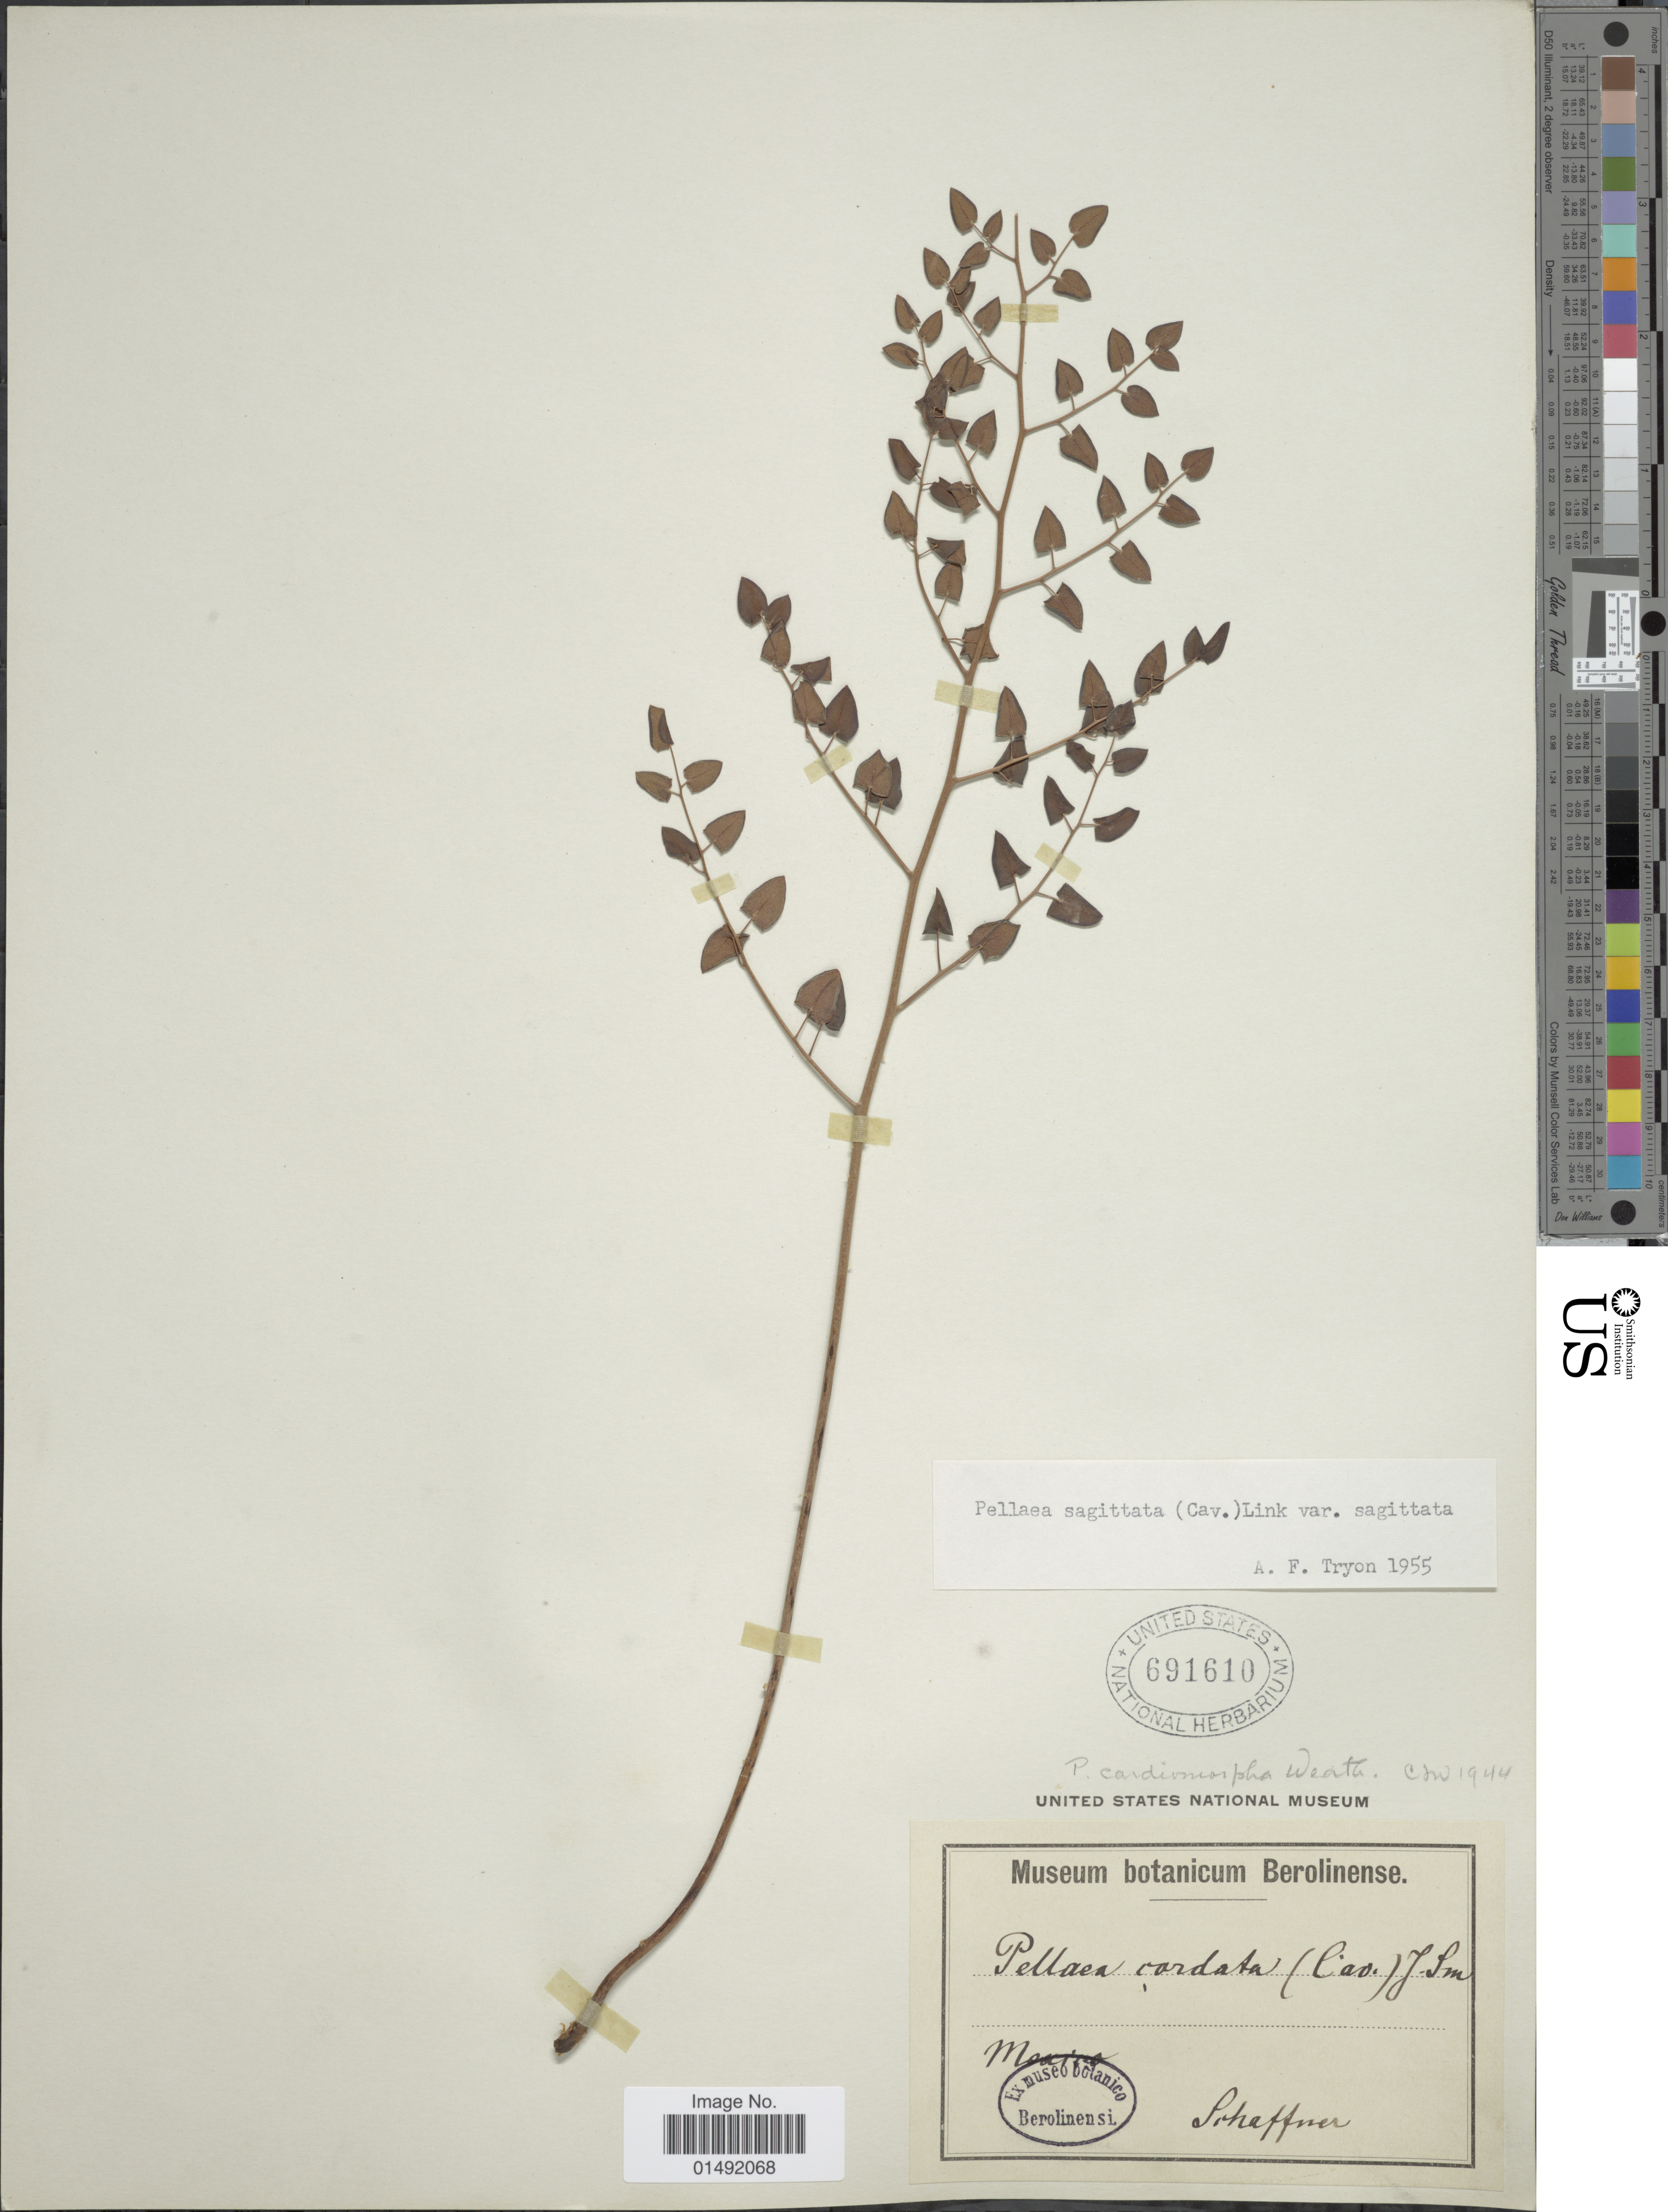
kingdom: Plantae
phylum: Tracheophyta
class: Polypodiopsida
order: Polypodiales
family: Pteridaceae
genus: Pellaea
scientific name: Pellaea sagittata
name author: (Cav.) Link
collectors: -. Schaffner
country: Mexico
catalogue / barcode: US 691610